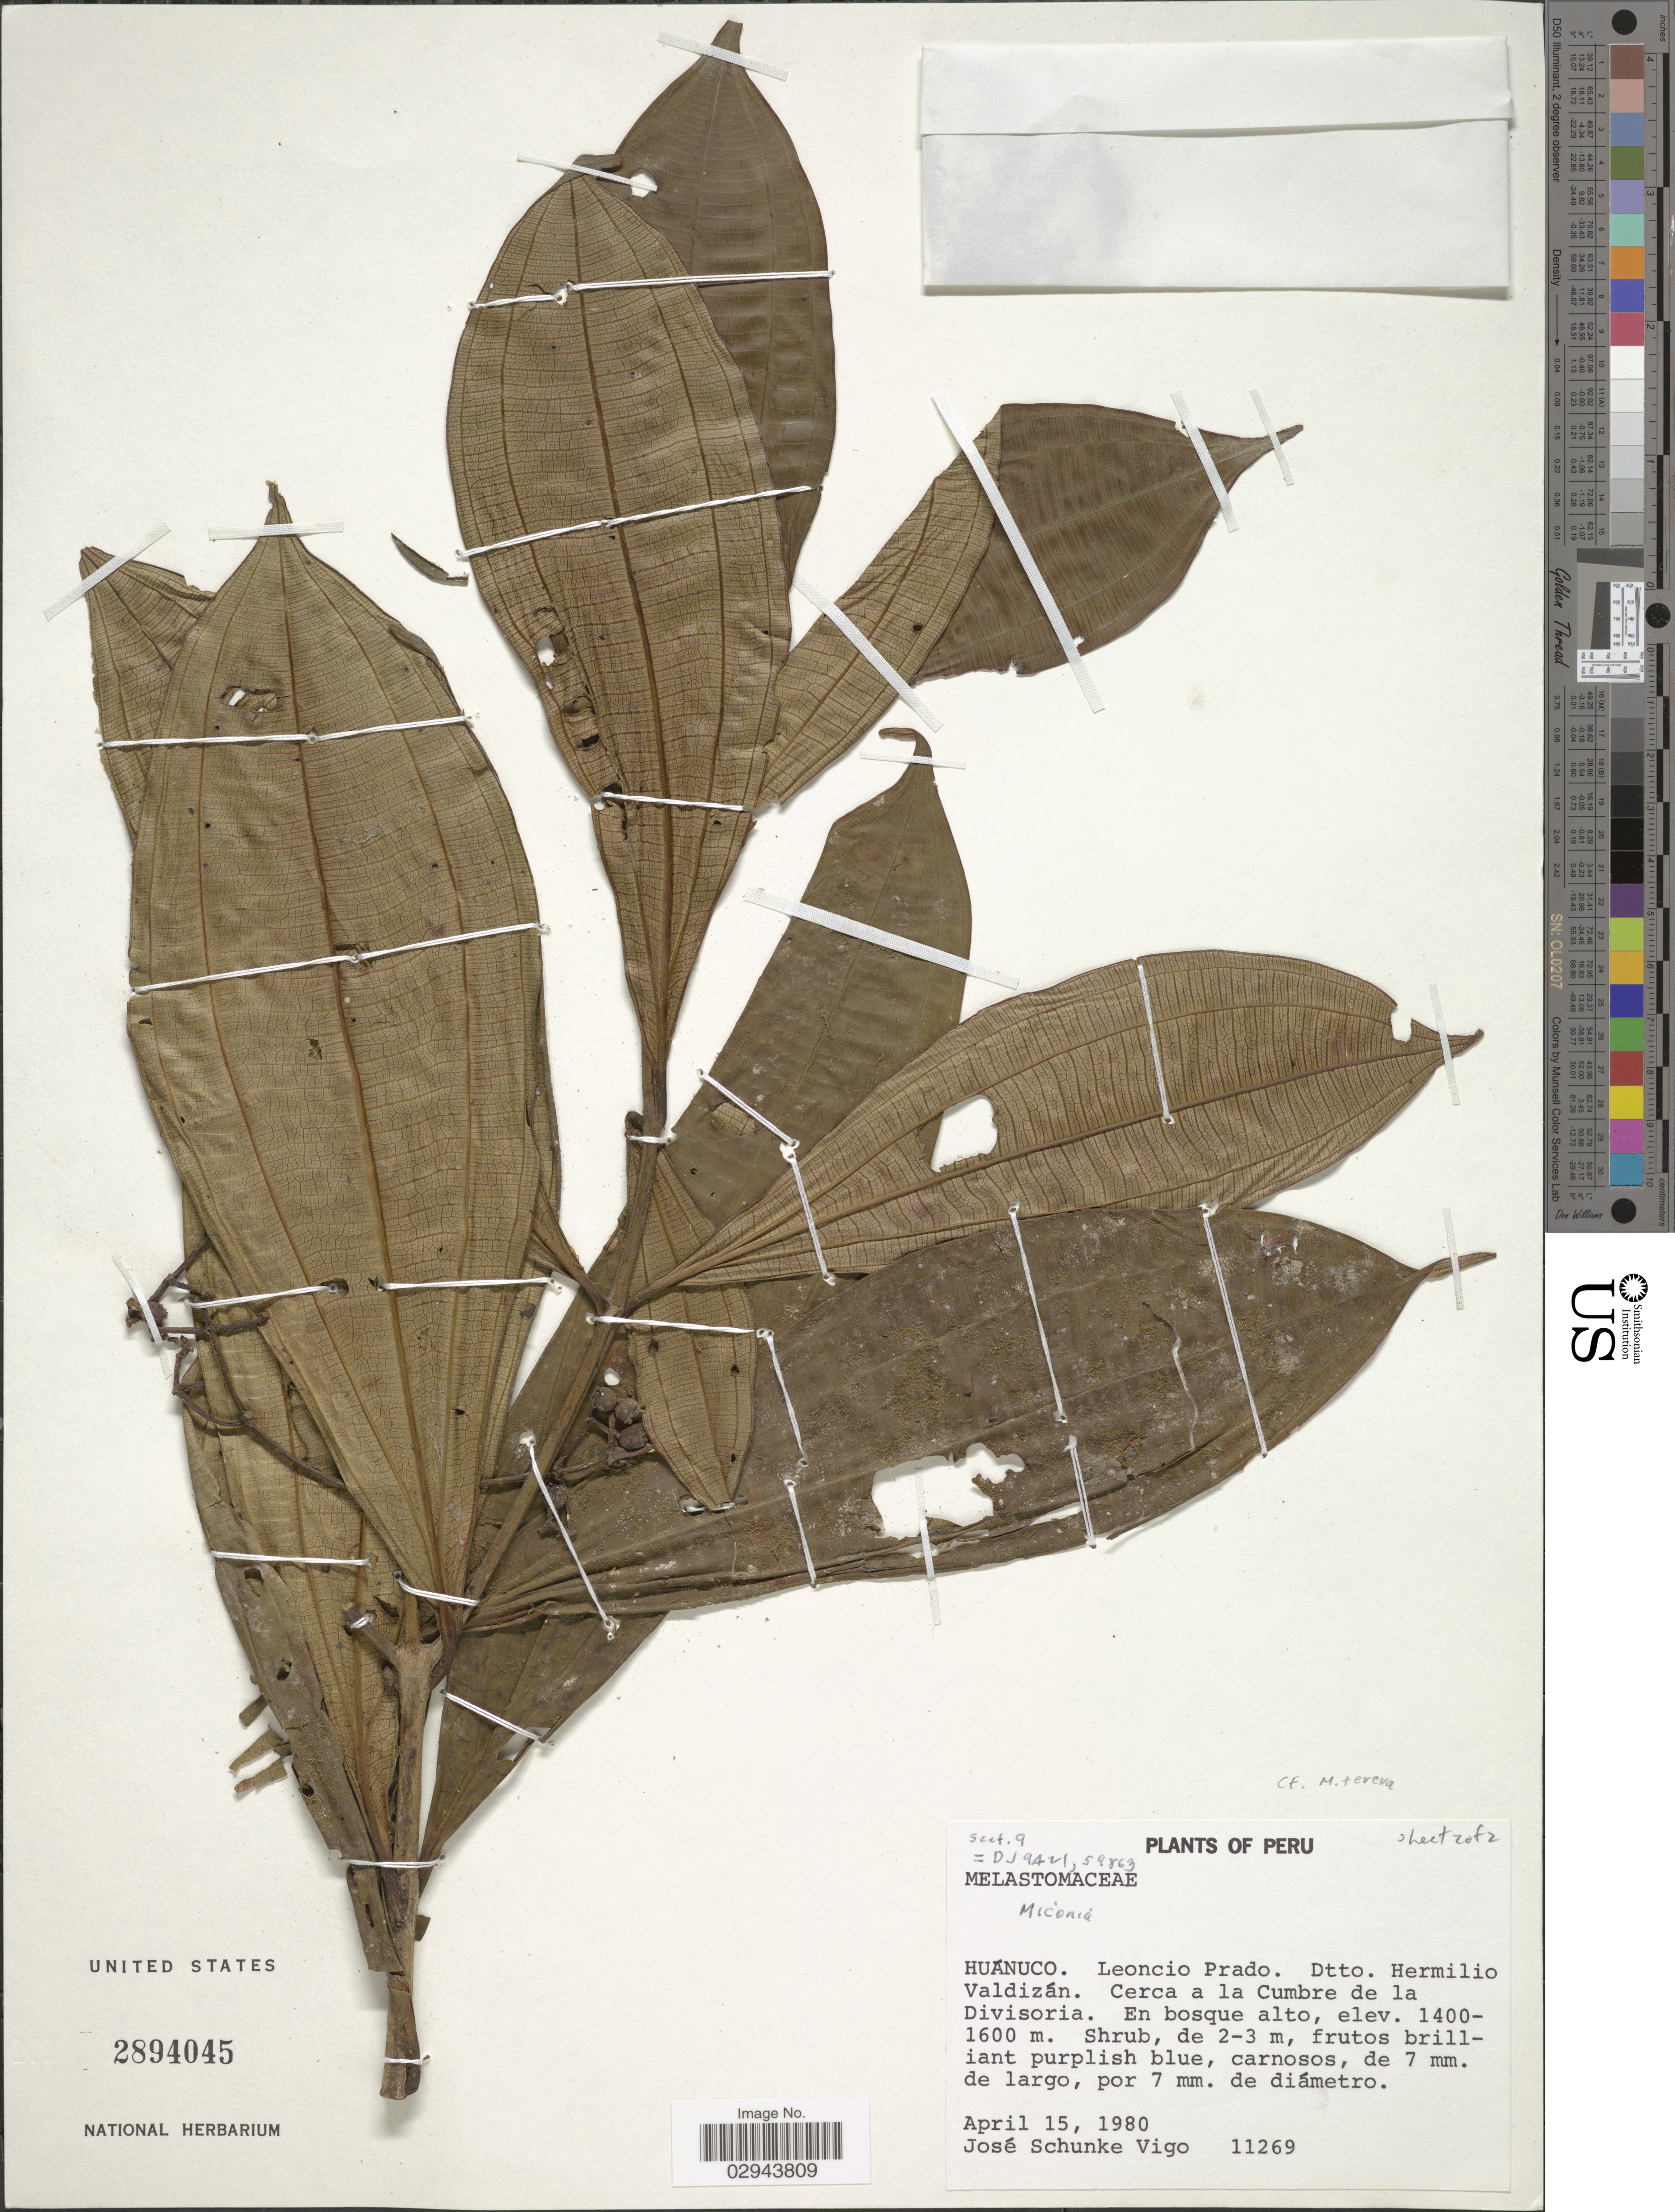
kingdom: Plantae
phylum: Tracheophyta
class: Magnoliopsida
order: Myrtales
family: Melastomataceae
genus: Miconia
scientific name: Miconia terera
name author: Naudin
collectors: J. Schunke Vigo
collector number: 11269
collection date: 1980-04-15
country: Peru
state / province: Huánuco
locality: Leoncio Prado. Dtto. Hermilio Valdizán. Cerca a la Cumbre de la Divisoria.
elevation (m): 1400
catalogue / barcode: US 2894045